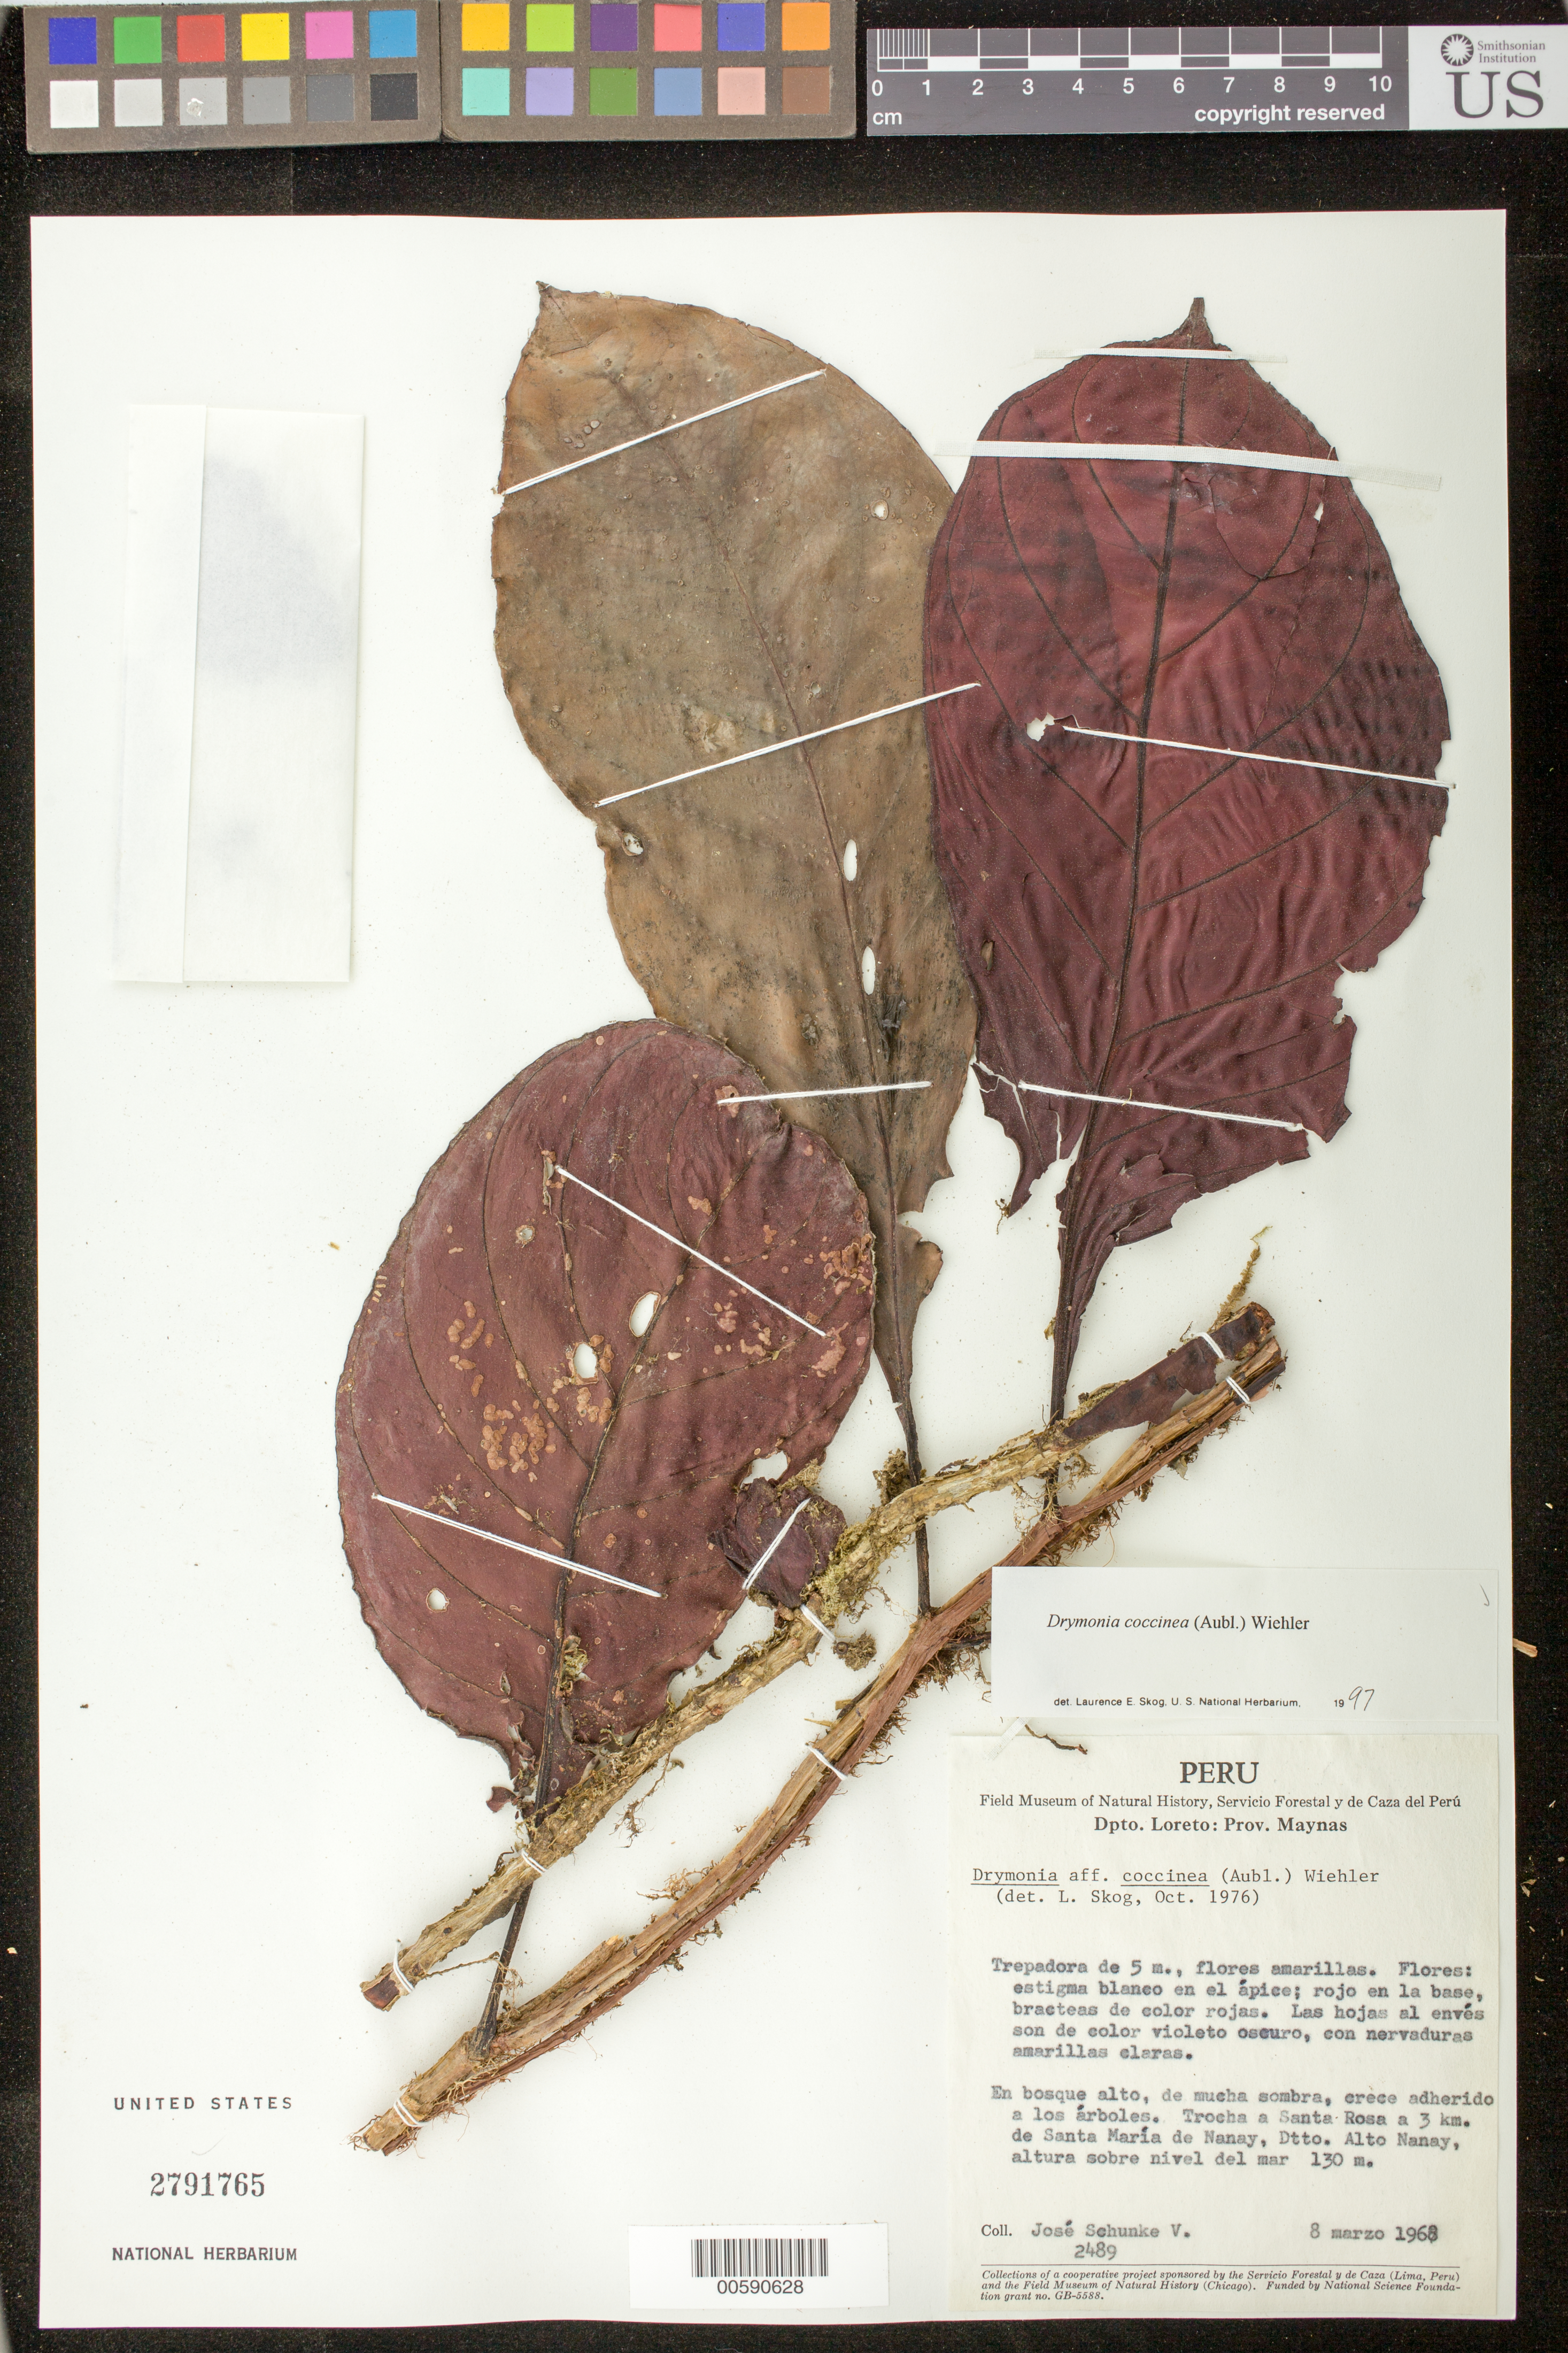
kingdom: Plantae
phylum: Tracheophyta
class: Magnoliopsida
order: Lamiales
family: Gesneriaceae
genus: Drymonia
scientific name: Drymonia coccinea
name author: (Aubl.) Wiehler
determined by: Skog, Laurence E.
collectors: J. Schunke Vigo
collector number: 2489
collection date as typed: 08 Mar 1968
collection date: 1968-03-08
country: Peru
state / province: Loreto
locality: Prov. Maynas, Dtto. Alto Nanay; trocha a Santa Rosa a 3 km de Santa María de Nanay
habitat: En bosque alto, de mucha sombra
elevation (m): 130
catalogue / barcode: US 2791765